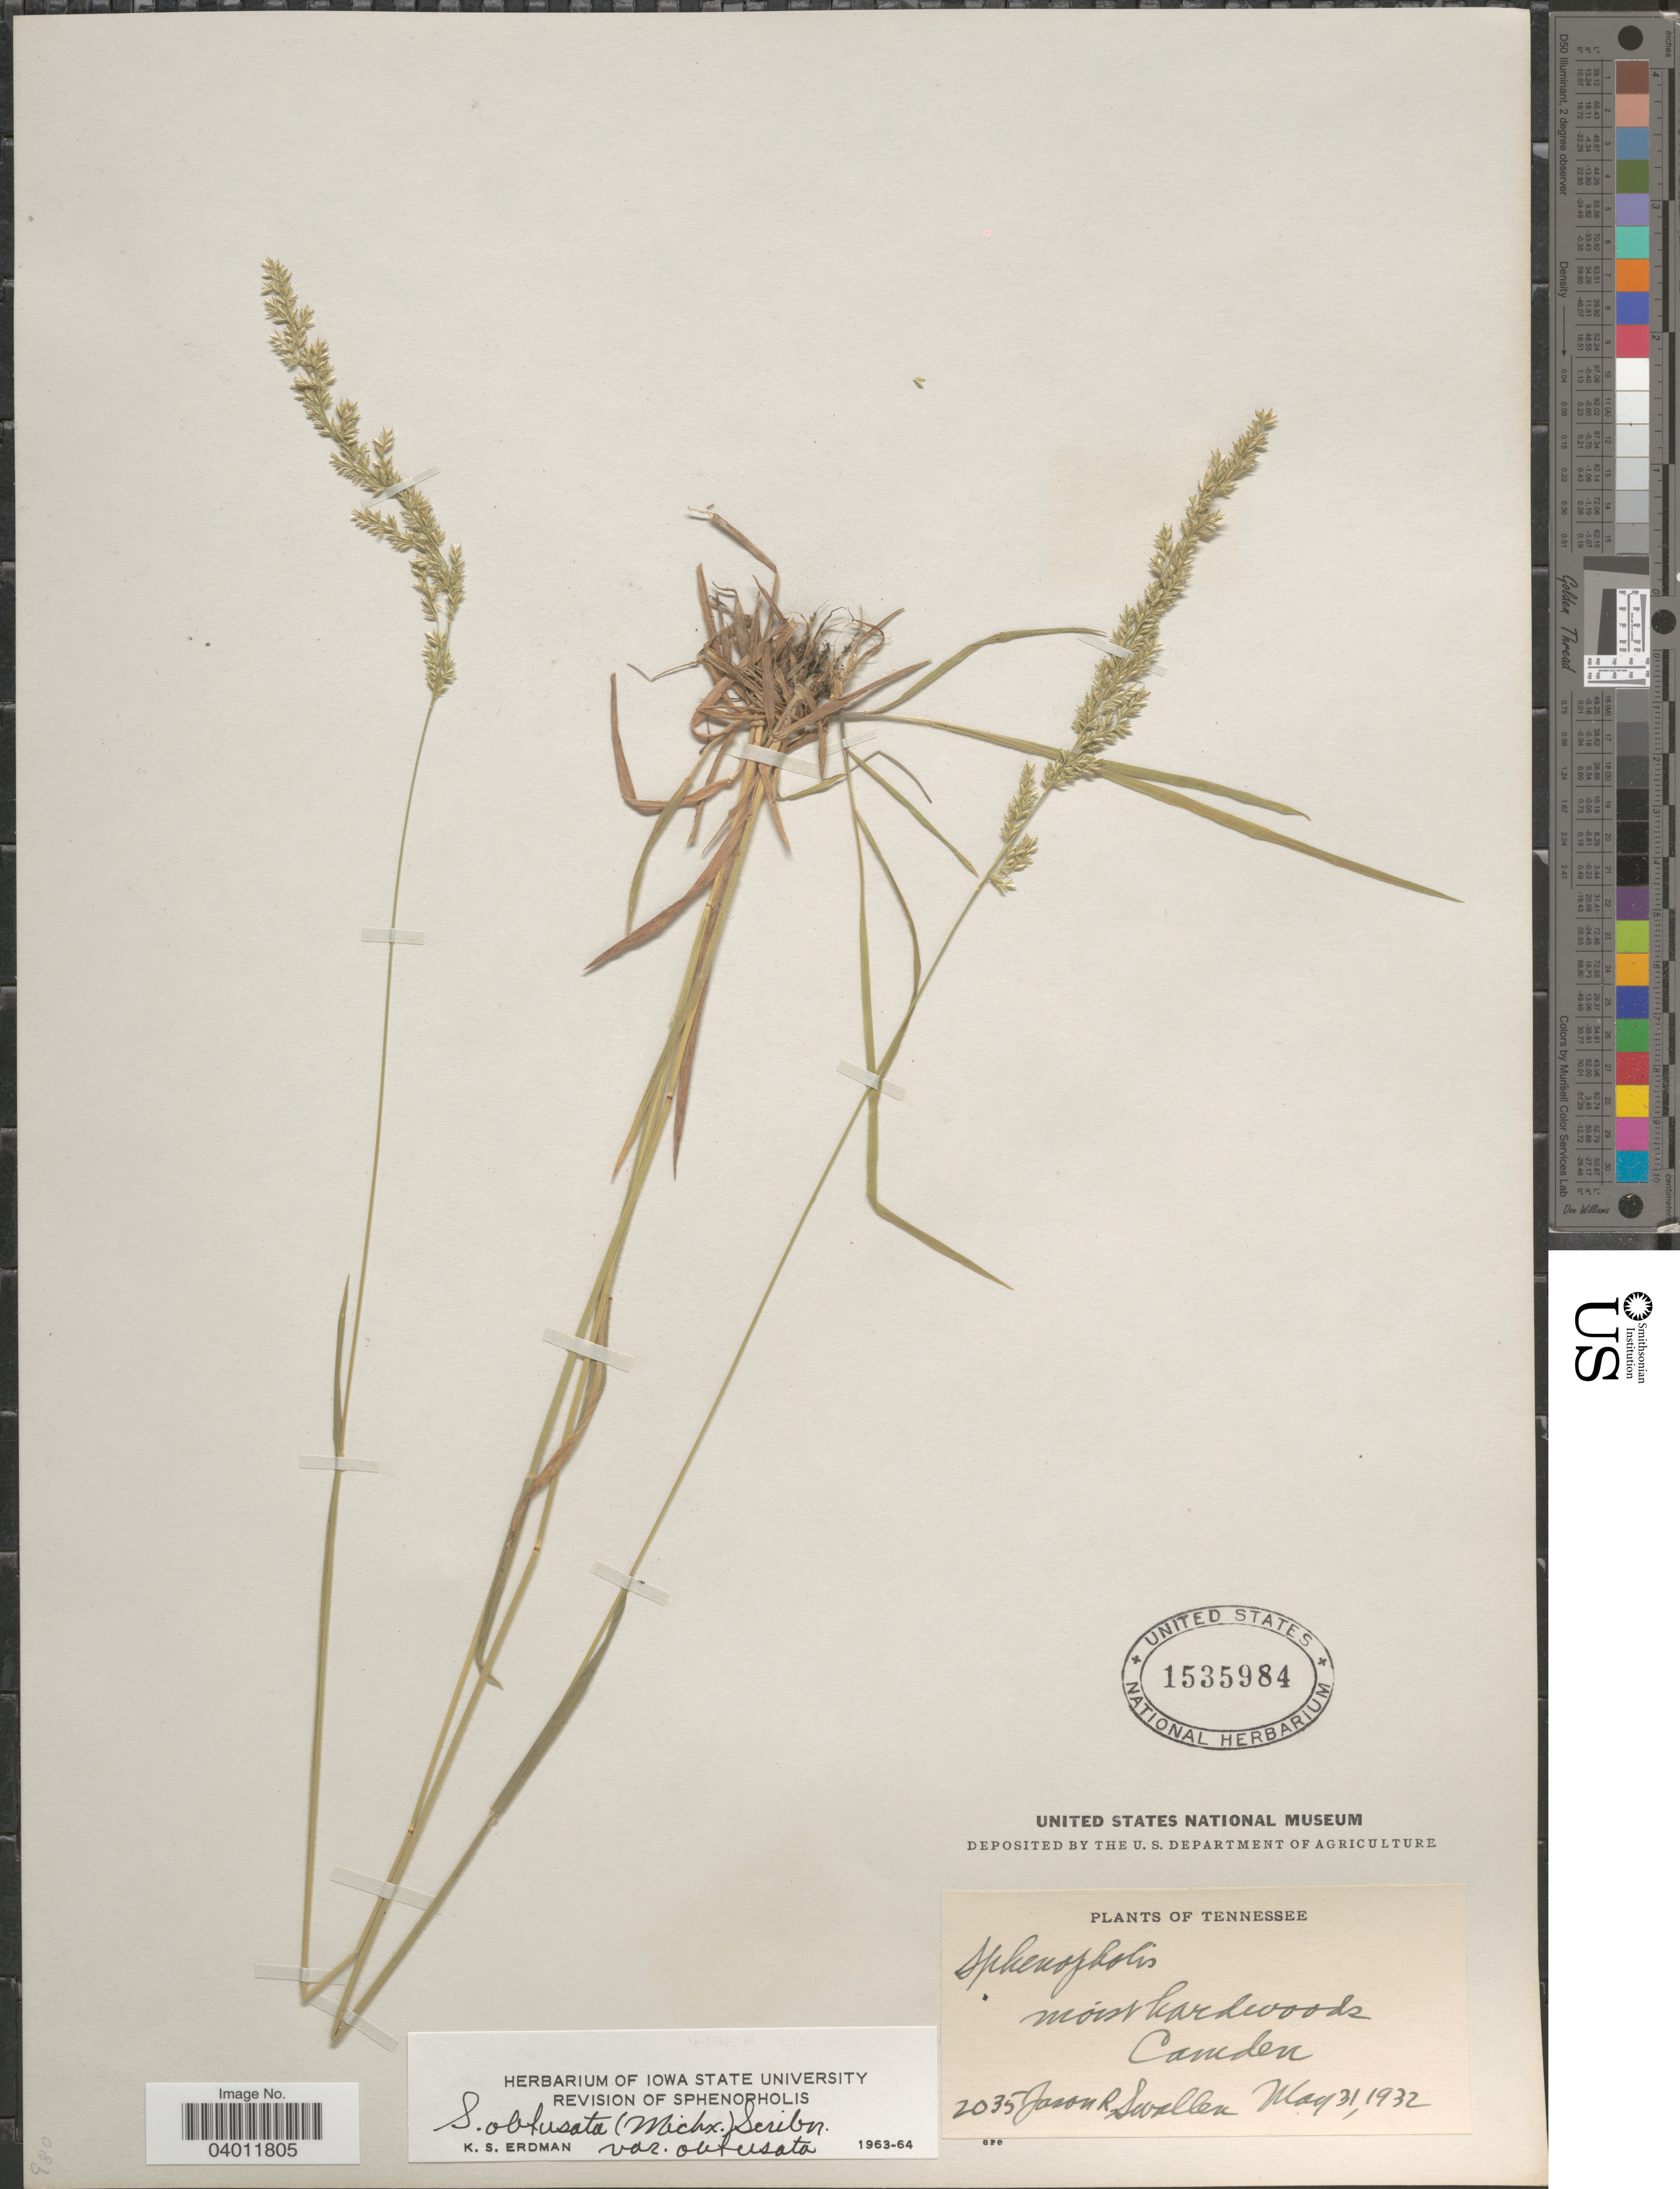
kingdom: Plantae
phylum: Tracheophyta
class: Liliopsida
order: Poales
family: Poaceae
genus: Sphenopholis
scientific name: Sphenopholis obtusata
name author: (Michx.) Scribn.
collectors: J. R. Swallen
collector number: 2035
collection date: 1932-05-31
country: United States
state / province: Tennessee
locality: Moist hardwoods, Camden.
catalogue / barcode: US 1535984